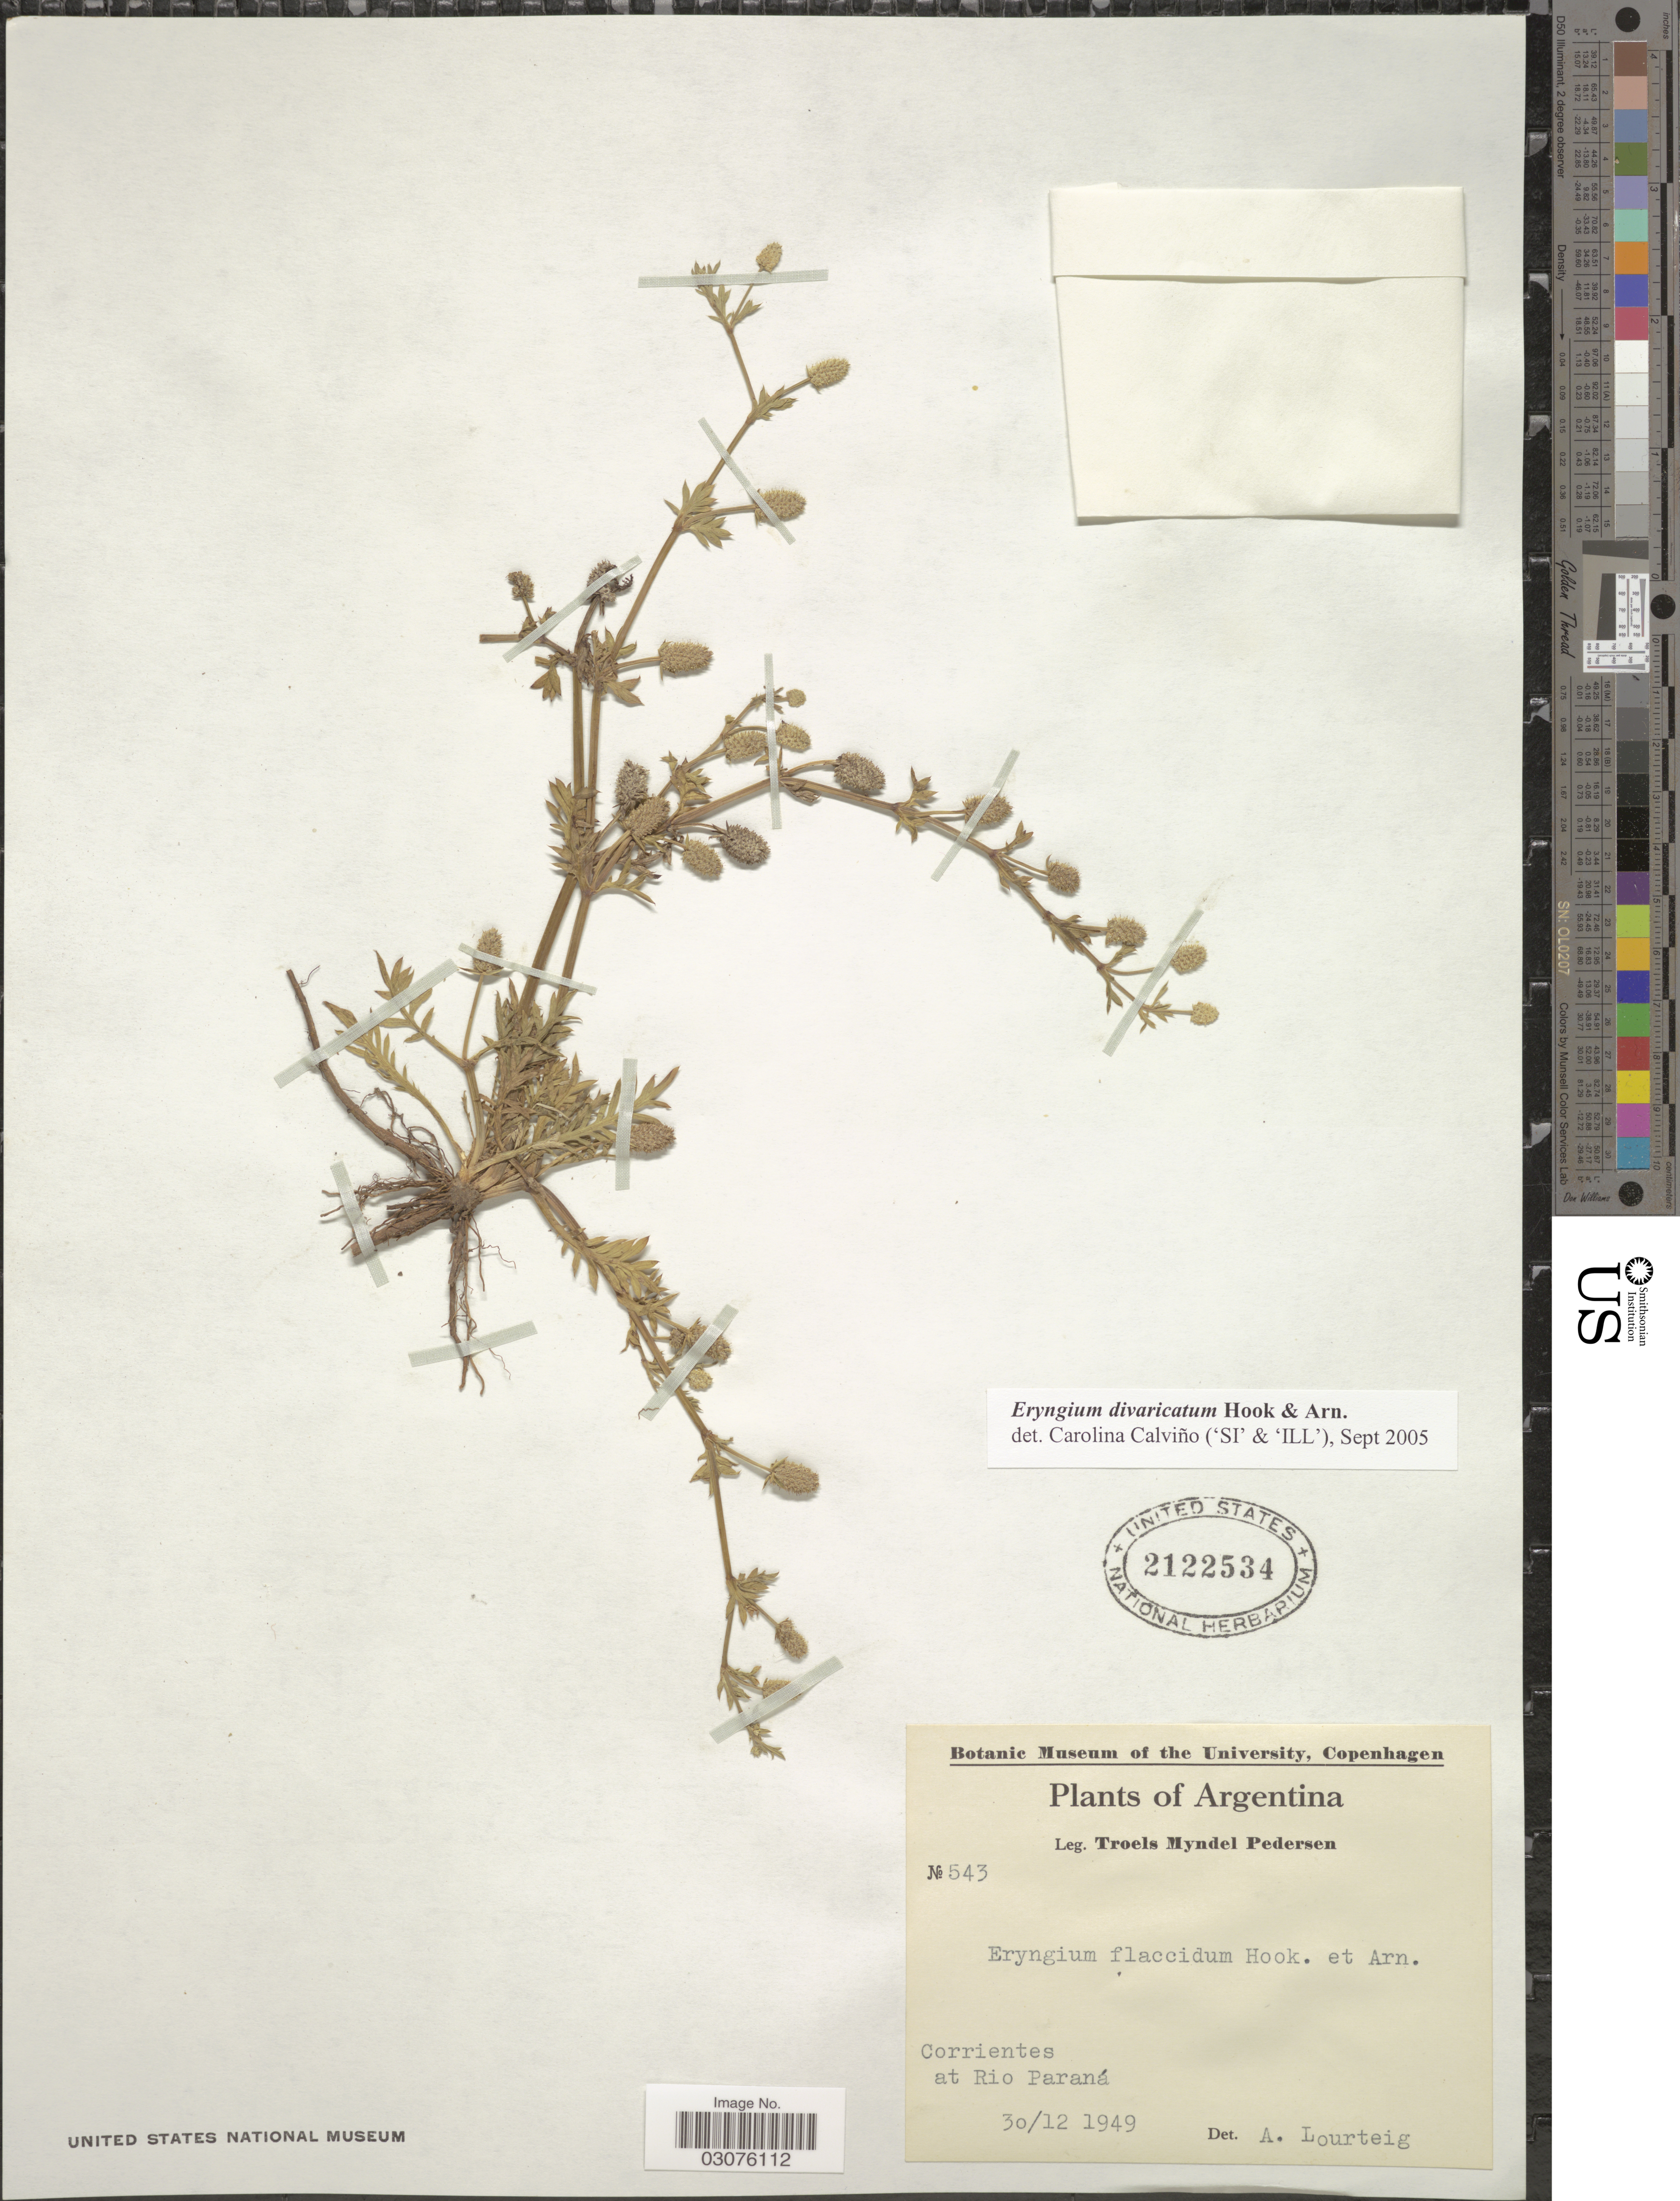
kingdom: Plantae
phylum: Tracheophyta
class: Magnoliopsida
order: Apiales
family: Apiaceae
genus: Eryngium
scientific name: Eryngium divaricatum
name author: Hook. & Arn.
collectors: T. Pederson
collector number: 543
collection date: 1949-12-30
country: Argentina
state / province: Corrientes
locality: Corrientes et Rio Paraná.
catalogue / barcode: US 2122534